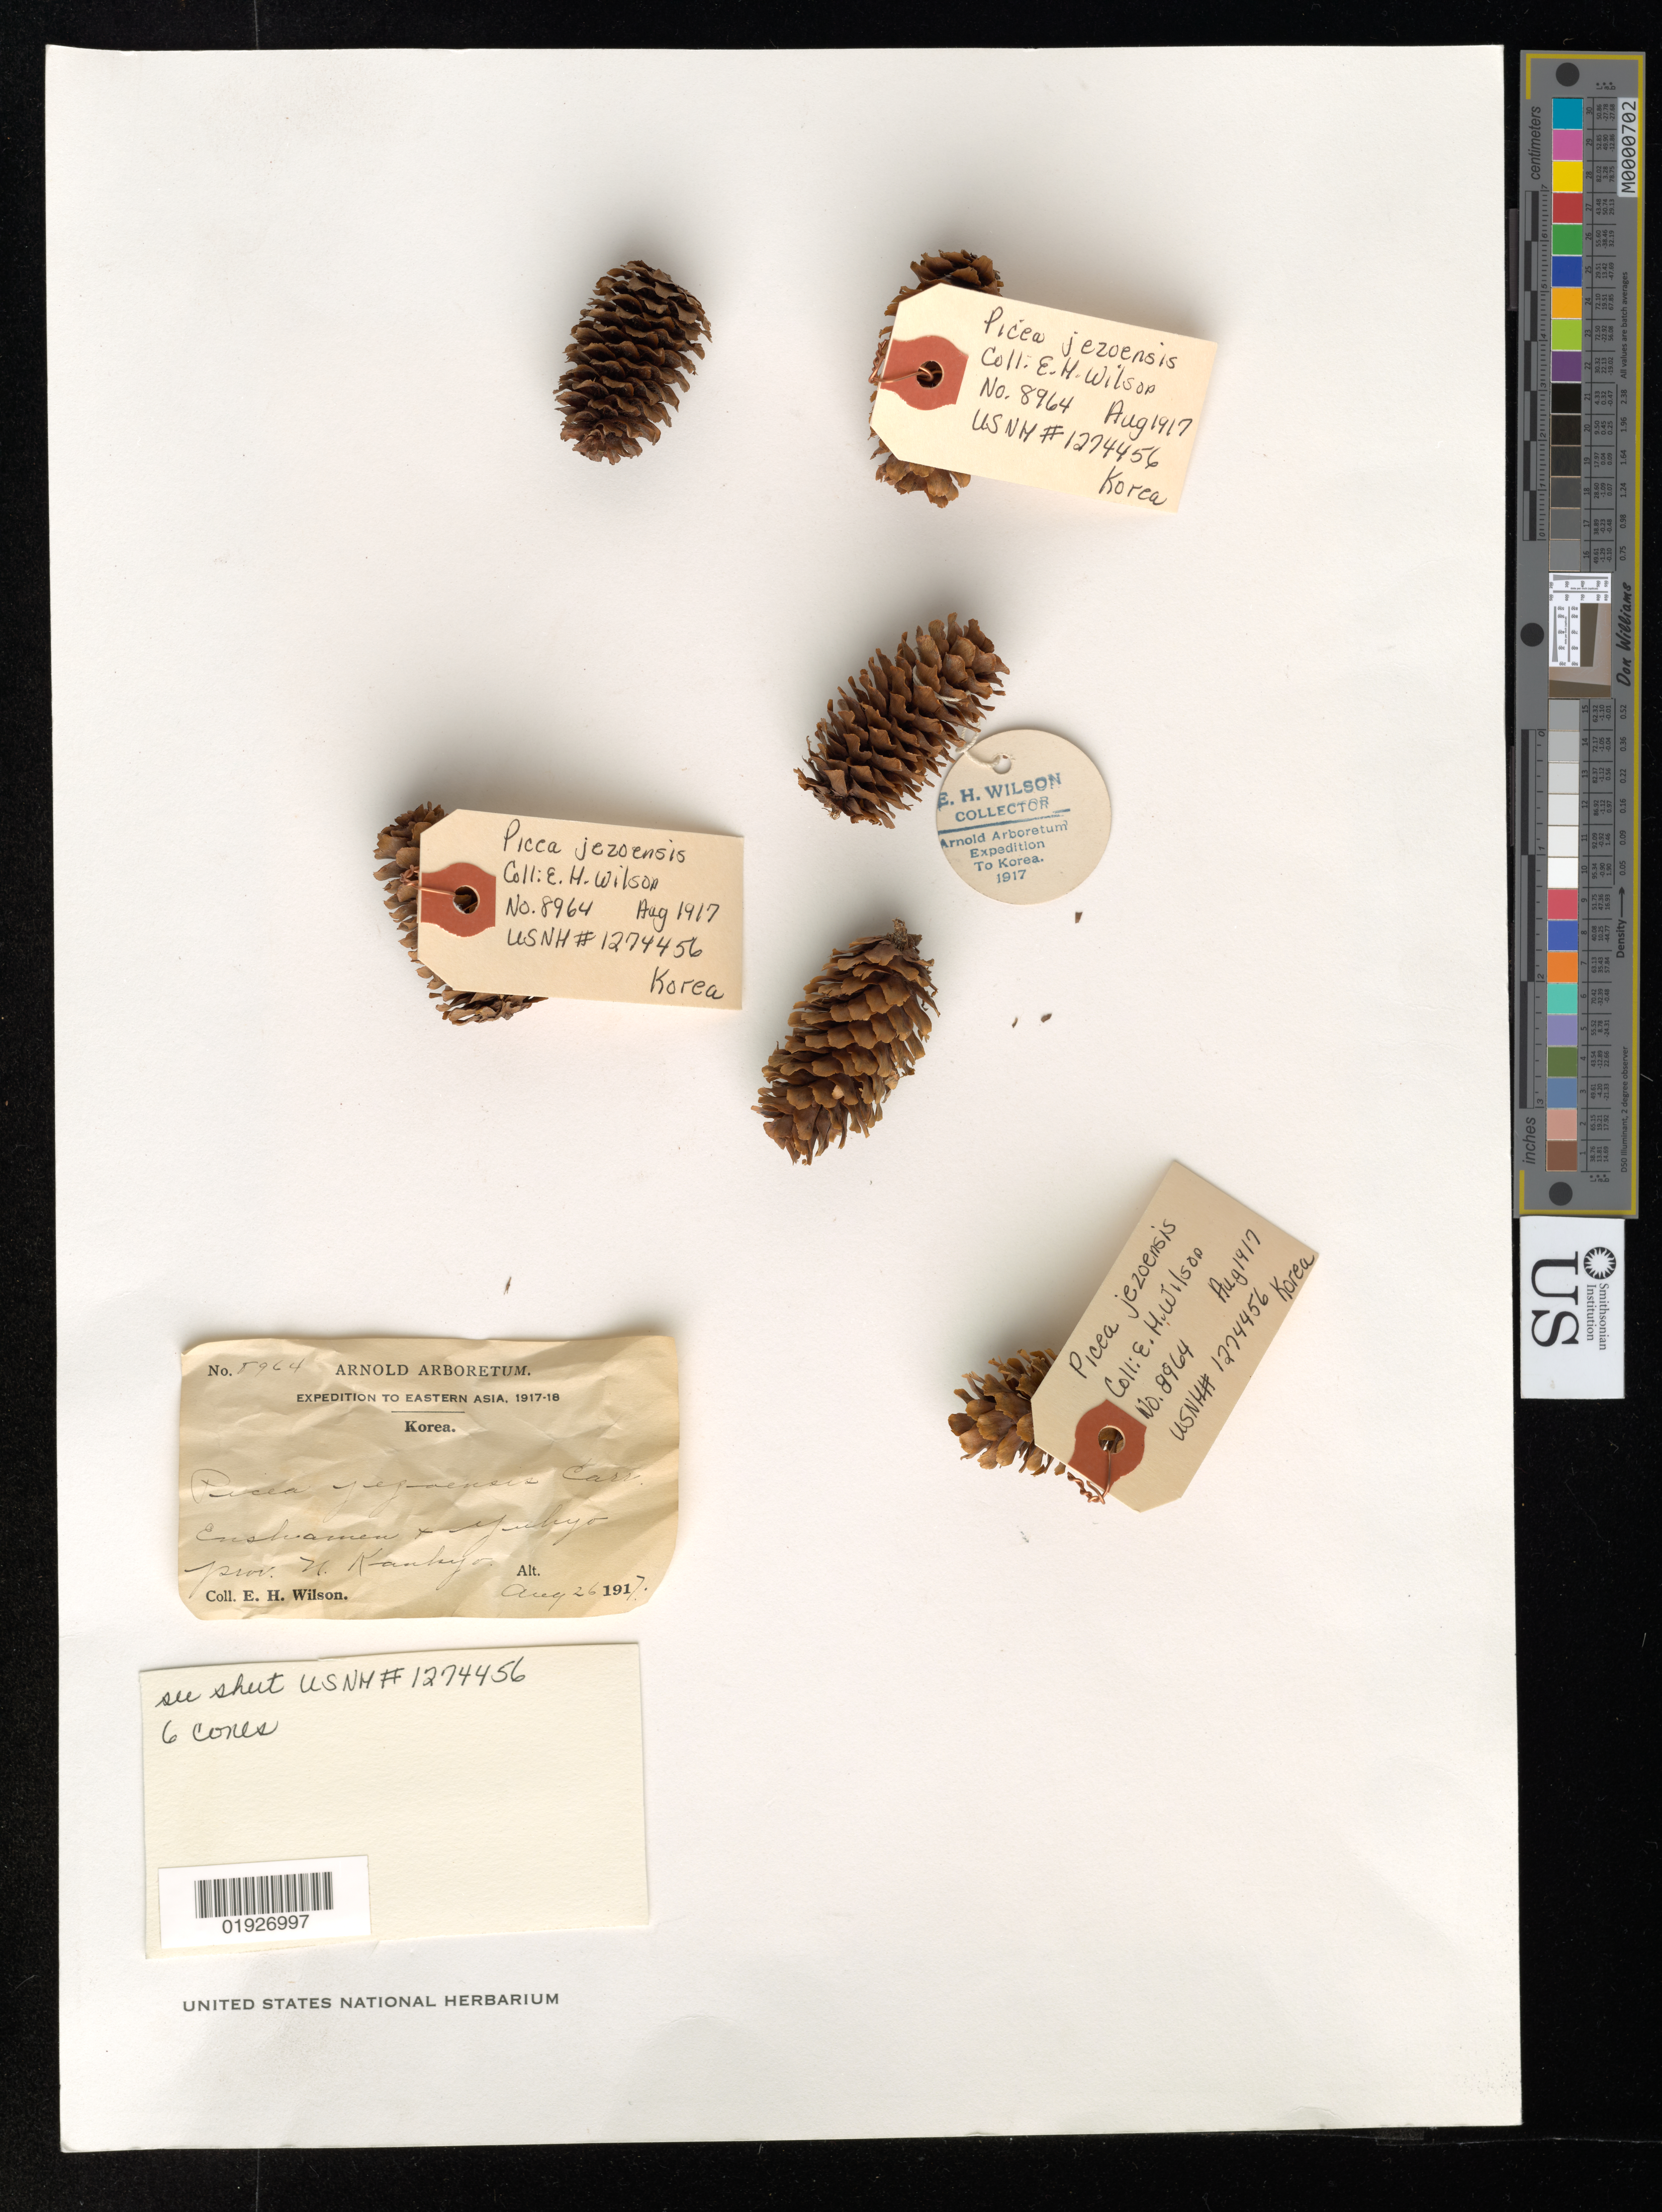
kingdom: Plantae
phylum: Tracheophyta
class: Pinopsida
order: Pinales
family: Pinaceae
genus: Picea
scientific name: Picea jezoensis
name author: (Siebold & Zucc.) Carrière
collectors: E. Wilson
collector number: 8964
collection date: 1917-08-19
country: North Korea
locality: Enshamen to Yuhyo, prov. N. Kankyo